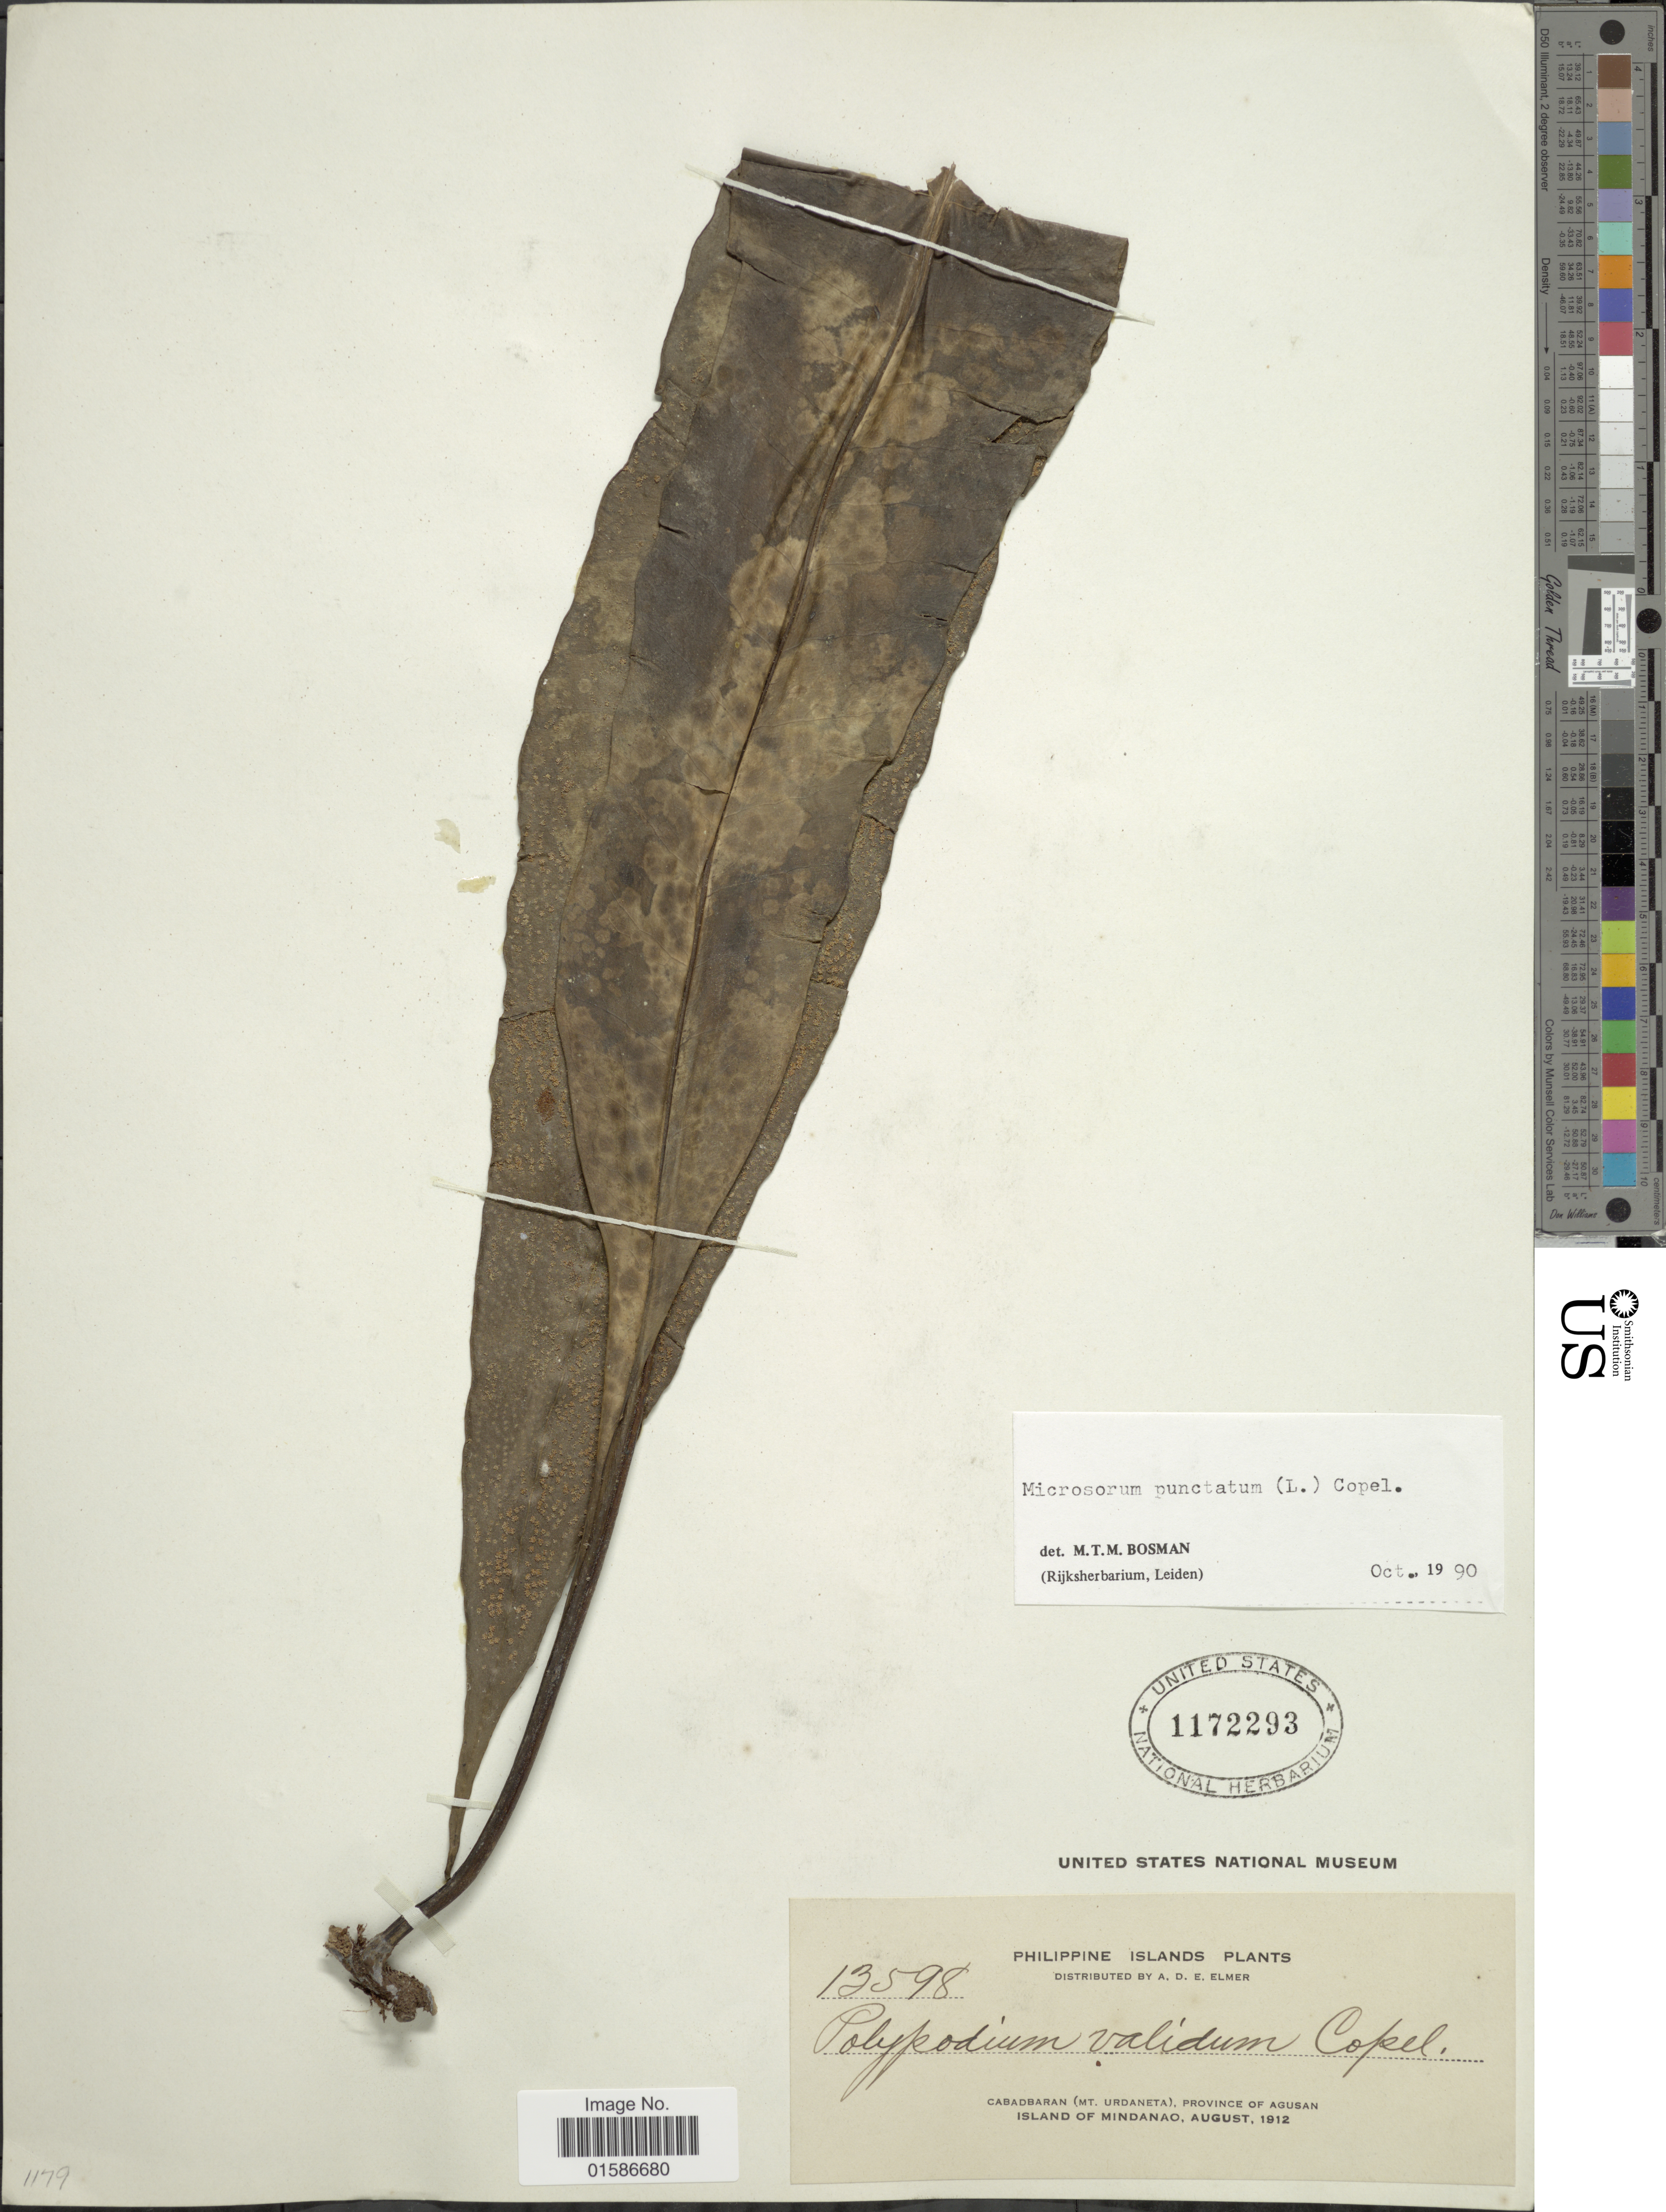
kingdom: Plantae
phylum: Tracheophyta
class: Polypodiopsida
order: Polypodiales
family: Polypodiaceae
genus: Microsorum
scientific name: Microsorum punctatum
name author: (L.) Copel.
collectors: A. D. E. Elmer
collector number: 13598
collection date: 1912-08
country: Philippines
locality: Philippine Islands, Cabadbaran (Mt Urdaneta), Province of Agusan, Island of Mindanao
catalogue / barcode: US 1172293